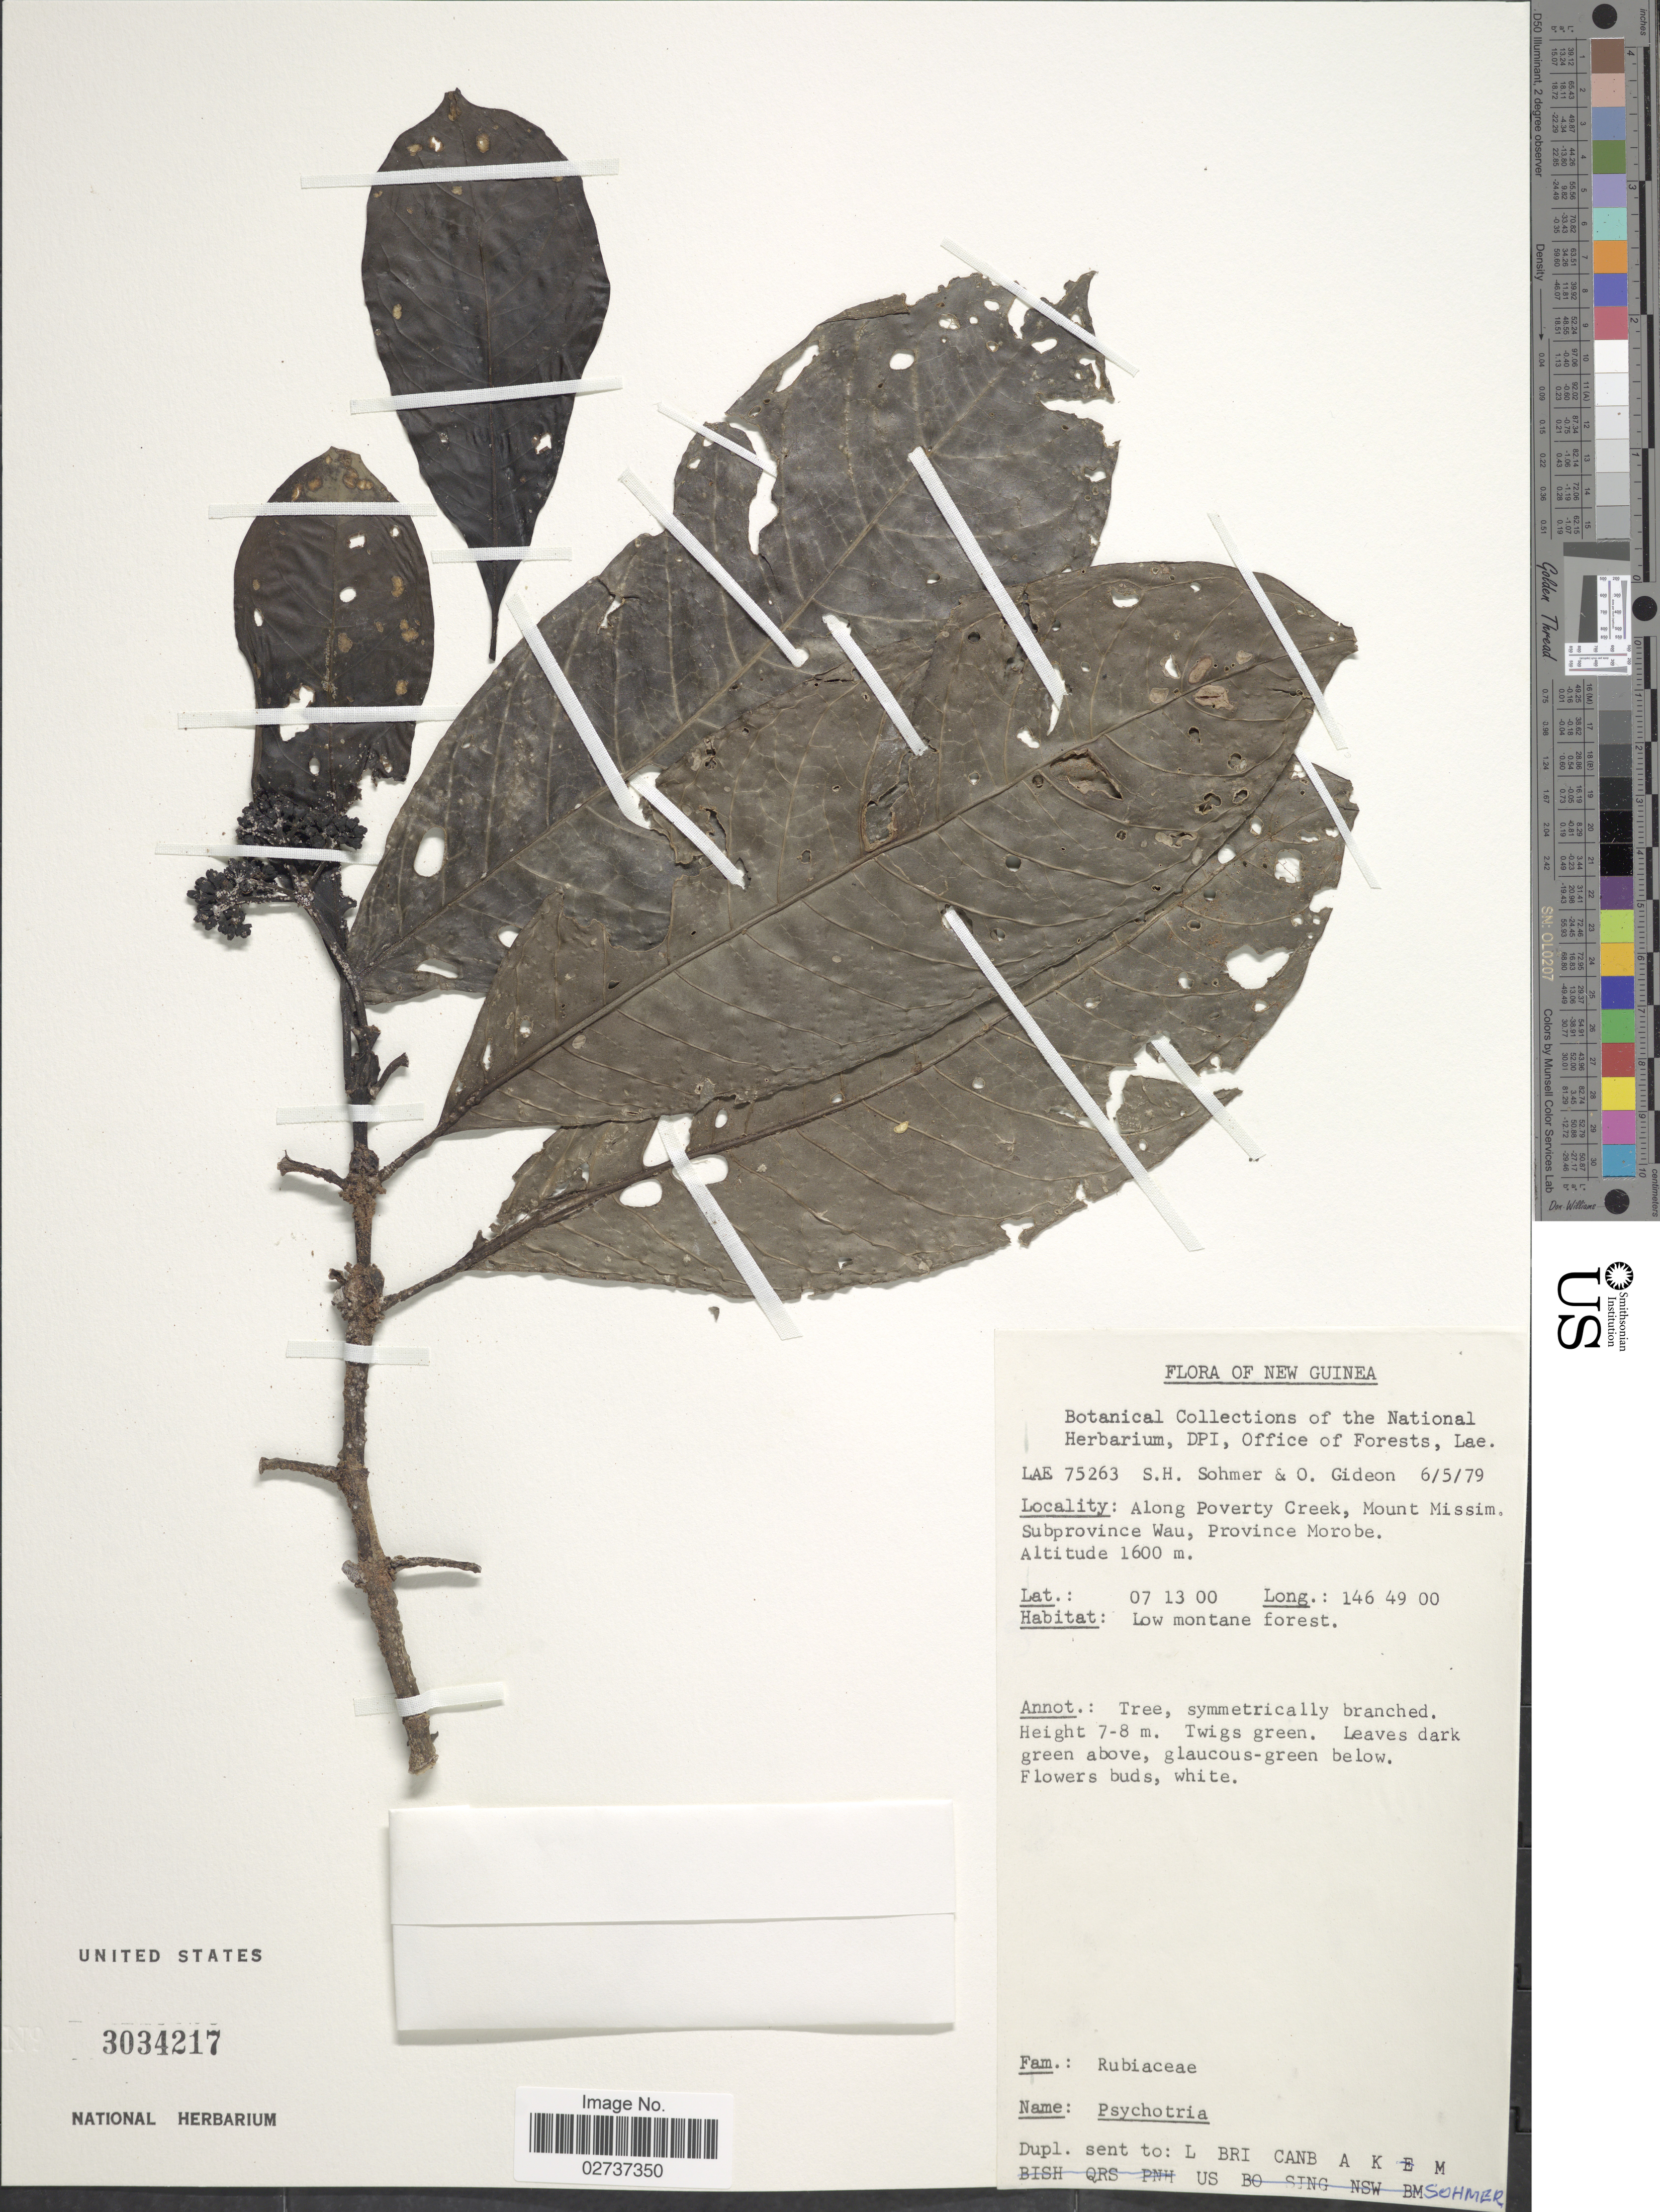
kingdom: Plantae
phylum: Tracheophyta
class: Magnoliopsida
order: Gentianales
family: Rubiaceae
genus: Psychotria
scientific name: Psychotria sp.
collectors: S. H. Sohmer & O. Gideon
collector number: LAE 75263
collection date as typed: Transcribed d/m/y: 6/5/79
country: Papua New Guinea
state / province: Morobe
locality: New Guinea. Along Poverty Creek, Mount Missim. Subprovince Wau, Province Morobe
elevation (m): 1600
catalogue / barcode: US 3034217